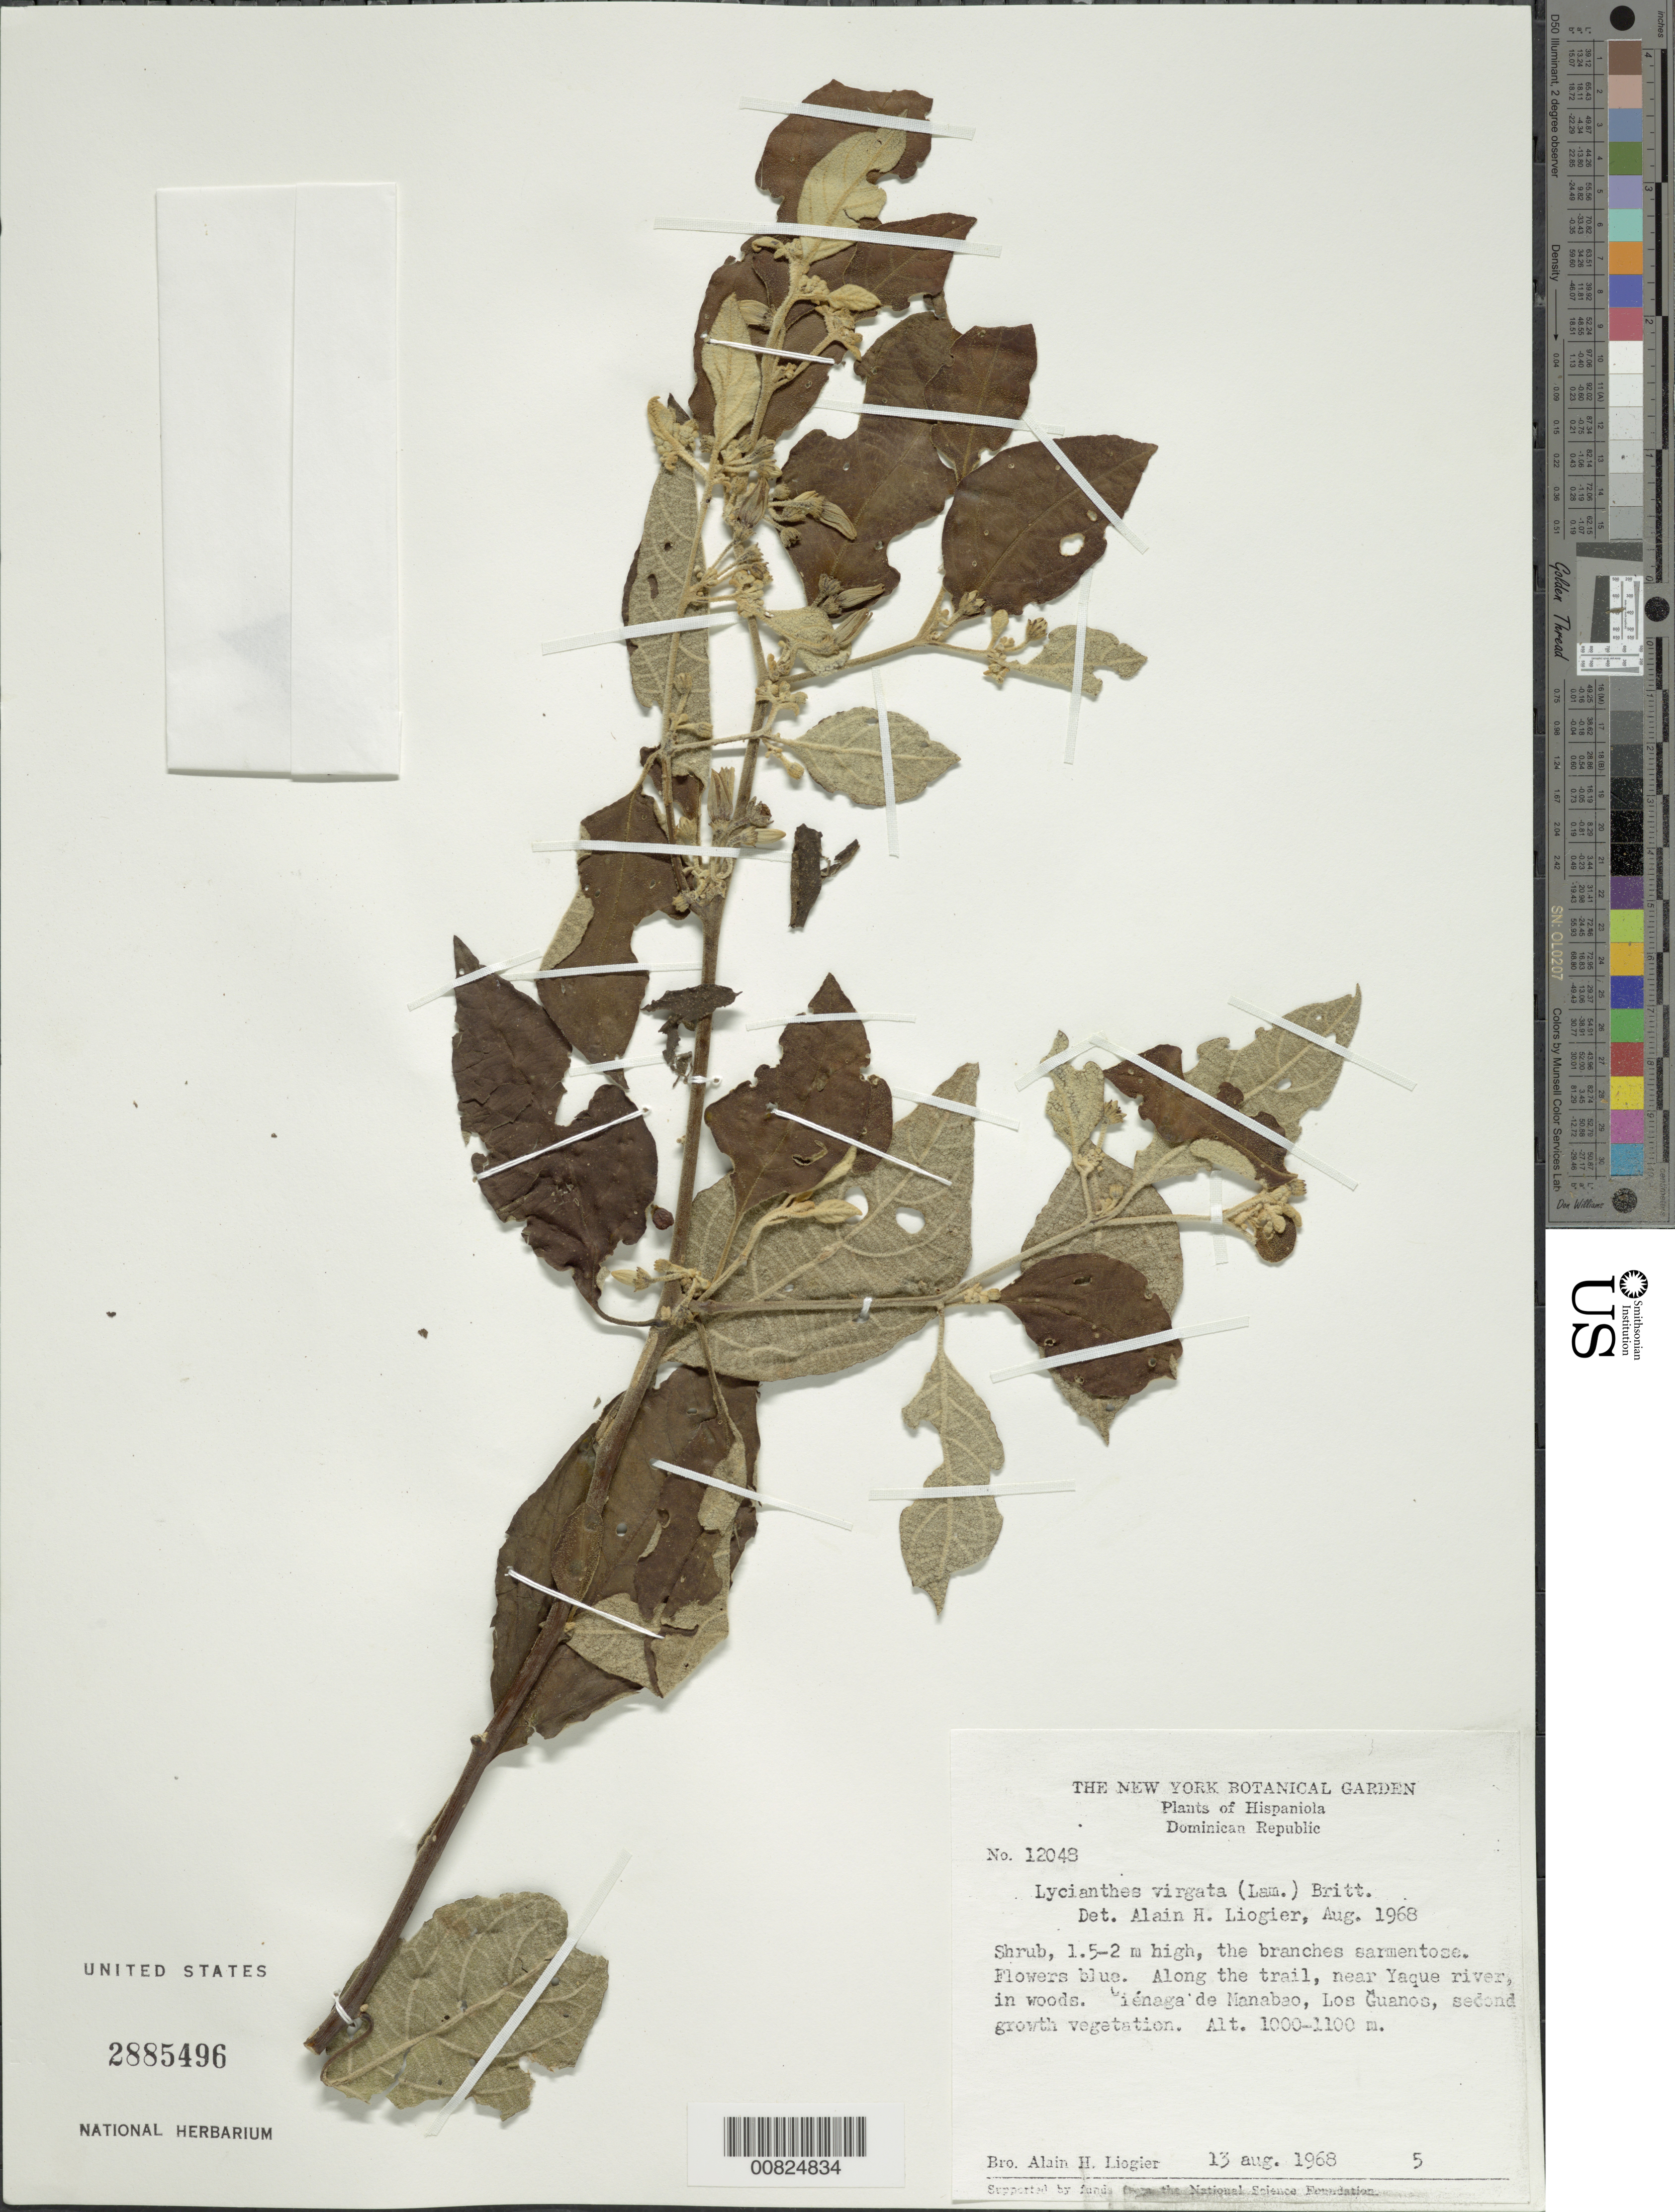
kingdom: Plantae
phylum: Tracheophyta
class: Magnoliopsida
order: Solanales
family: Solanaceae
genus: Lycianthes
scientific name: Lycianthes virgata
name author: (Lam.) Bitter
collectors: A. H. Liogier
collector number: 12048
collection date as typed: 13 Aug 1968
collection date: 1968-08-13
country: Dominican Republic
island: Hispaniola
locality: Near Yaque river, Ciénaga de Manabao, Los Guanos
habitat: Along trail near river in woods. second growth vegetation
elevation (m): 1000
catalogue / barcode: US 2885496